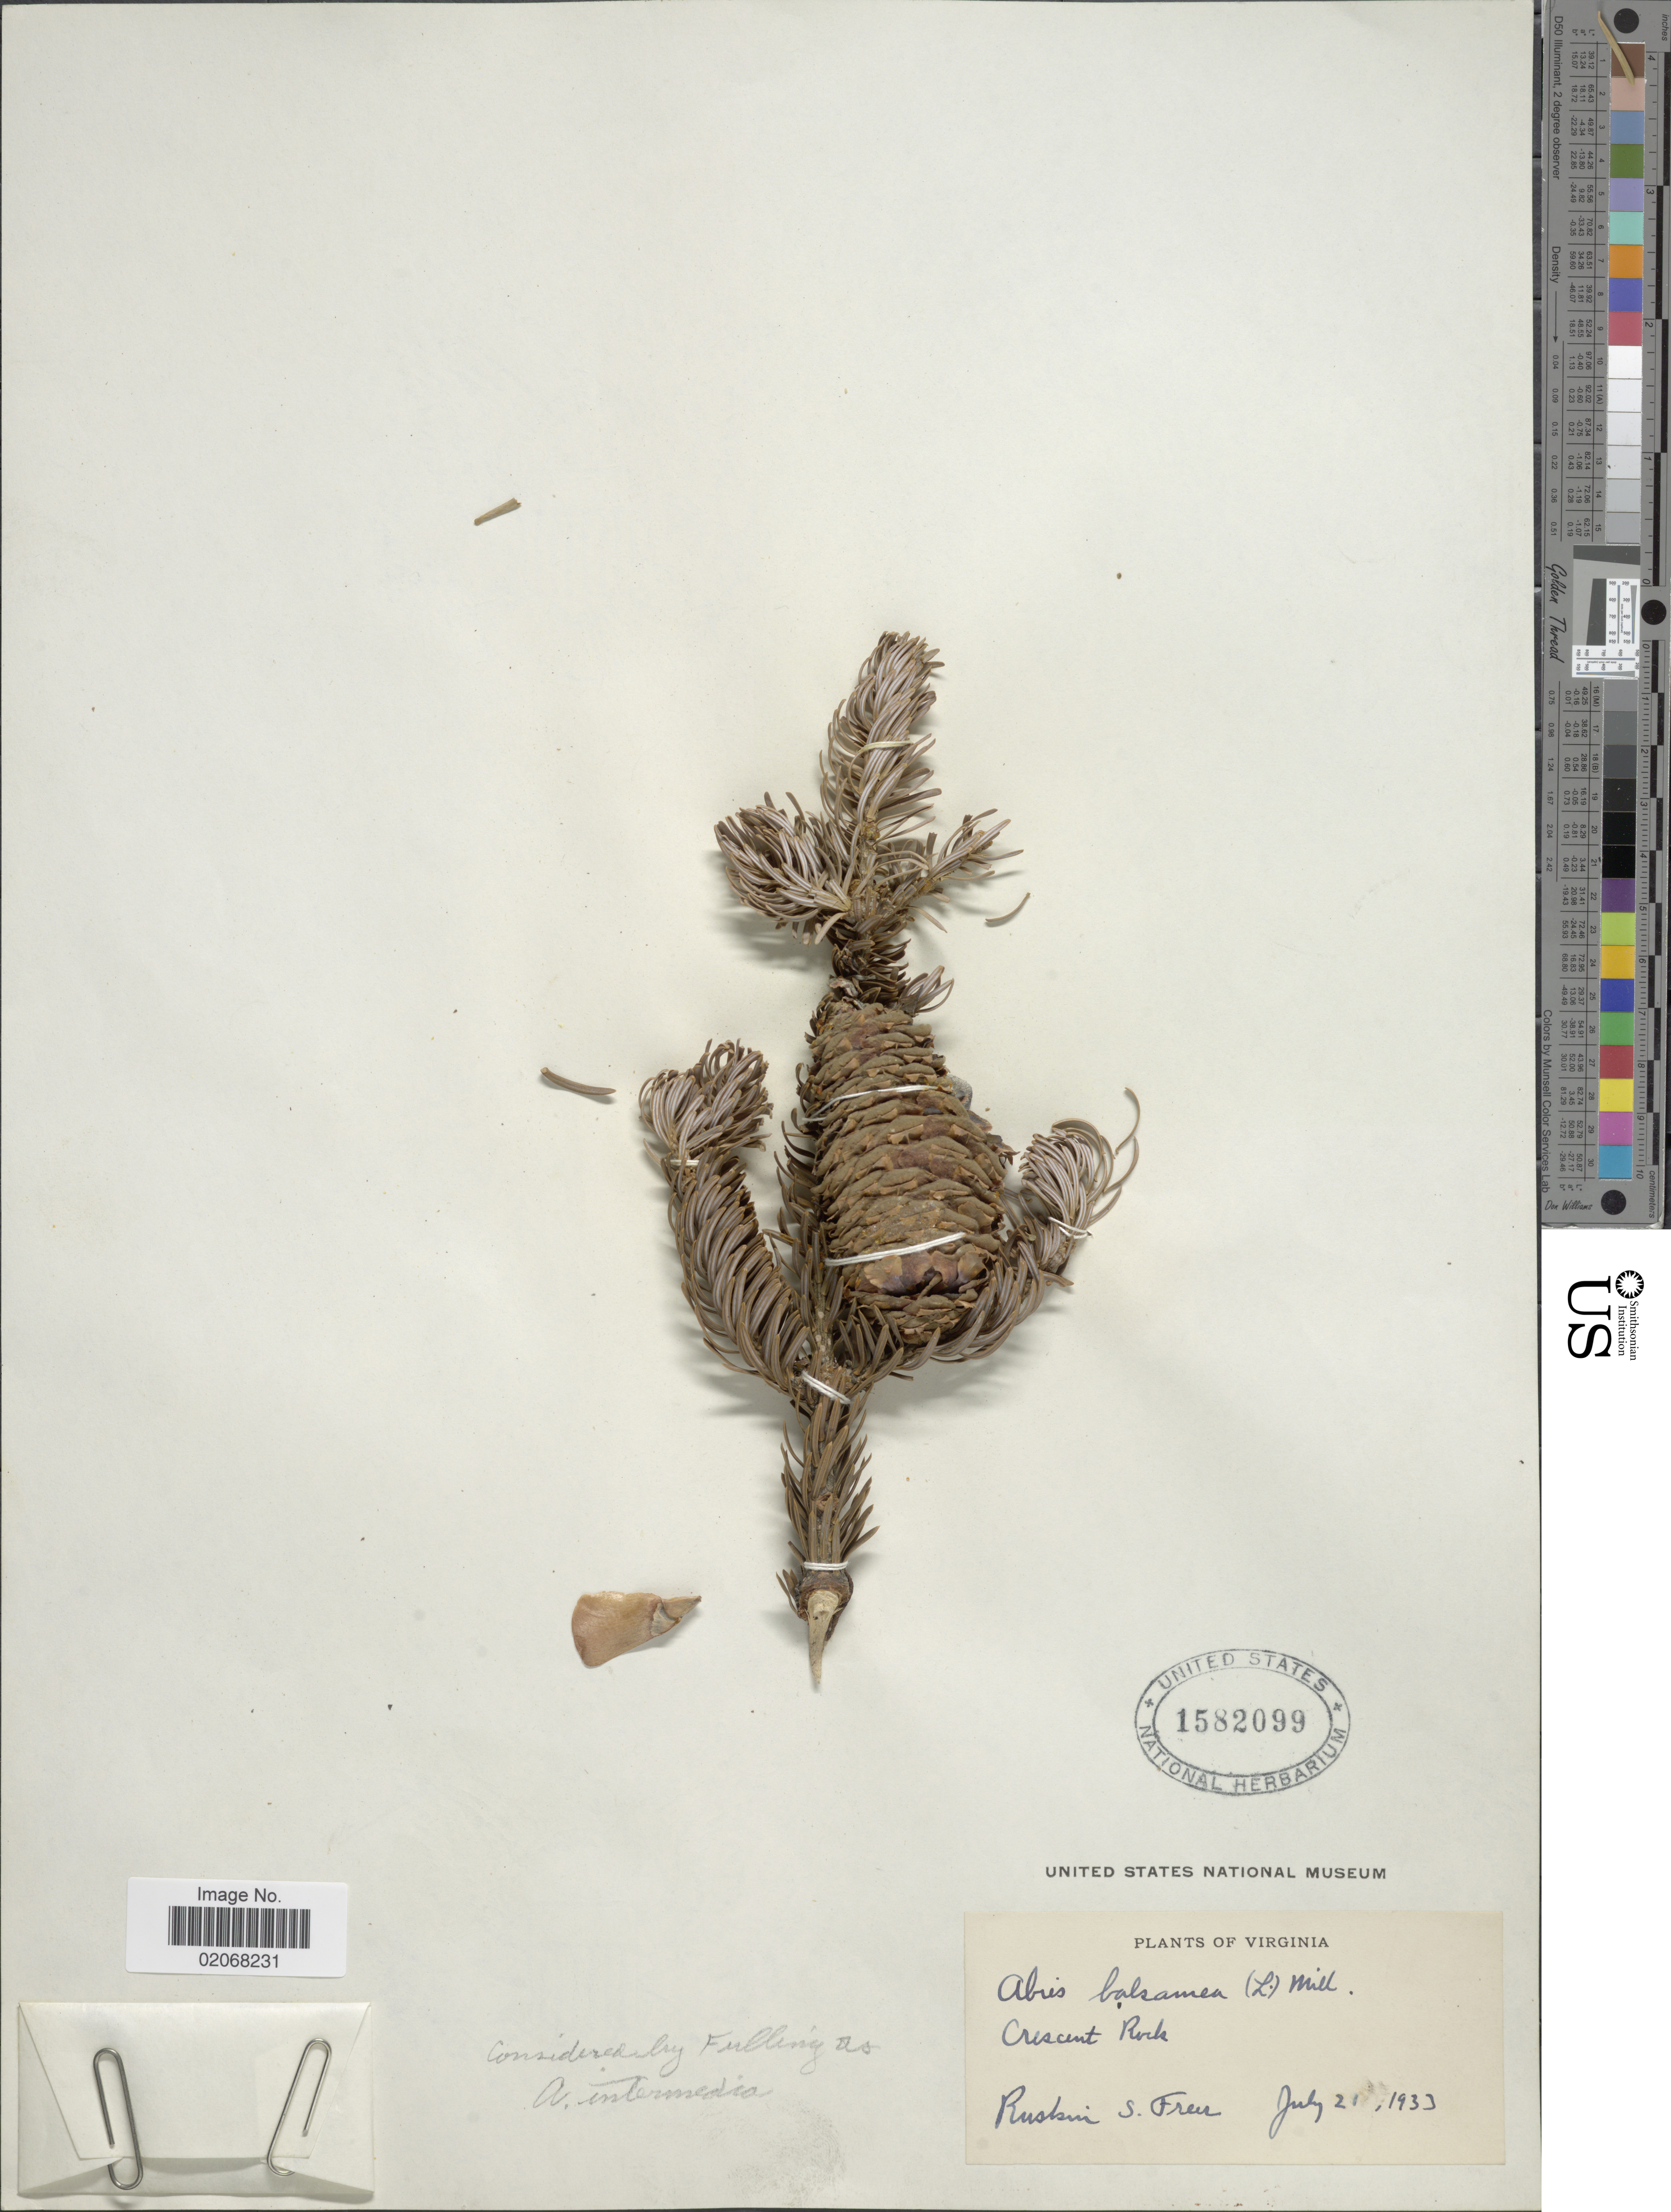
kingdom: Plantae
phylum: Tracheophyta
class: Pinopsida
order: Pinales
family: Pinaceae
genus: Abies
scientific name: Abies intermedia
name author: Fulling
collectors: R. Freer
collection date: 1933-07-21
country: United States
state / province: Virginia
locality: Crescent Rock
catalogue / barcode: US 1582099